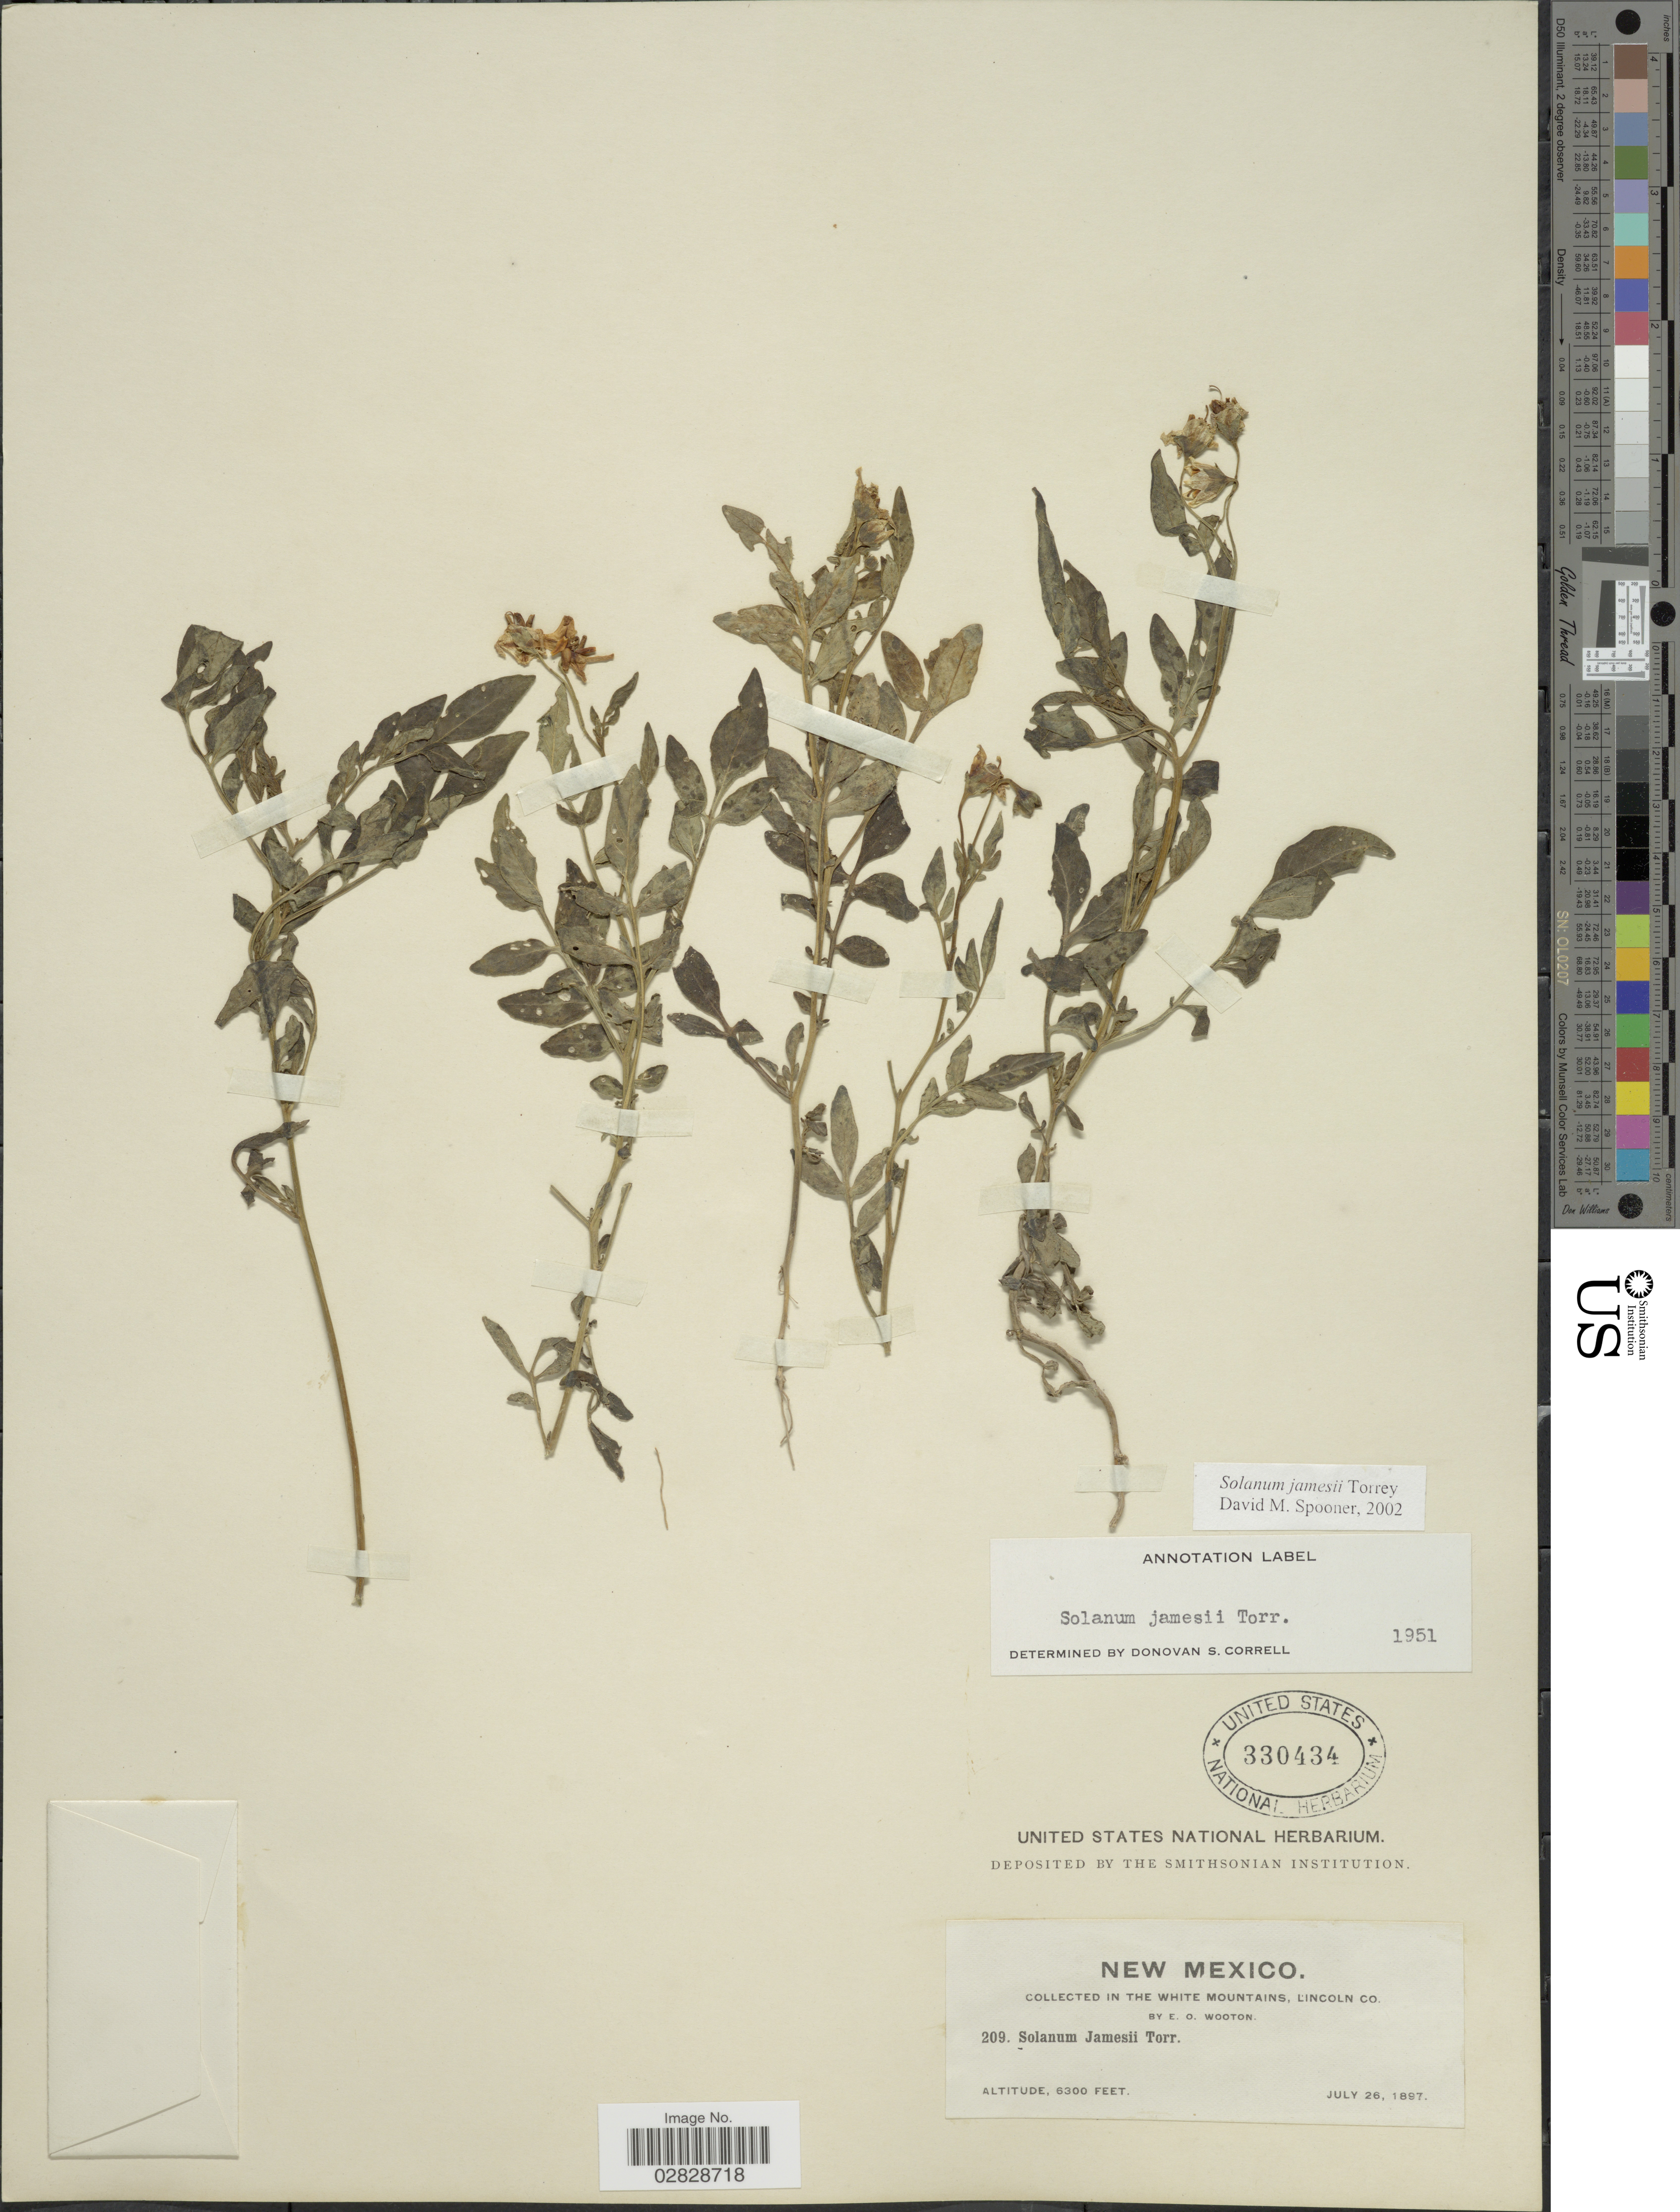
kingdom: Plantae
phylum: Tracheophyta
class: Magnoliopsida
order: Solanales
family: Solanaceae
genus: Solanum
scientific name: Solanum jamesii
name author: Torr.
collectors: E. O. Wooton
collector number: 209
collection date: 1897-07-26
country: United States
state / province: New Mexico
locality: In the White Mountains, Lincoln Co.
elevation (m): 1920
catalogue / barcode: US 330434